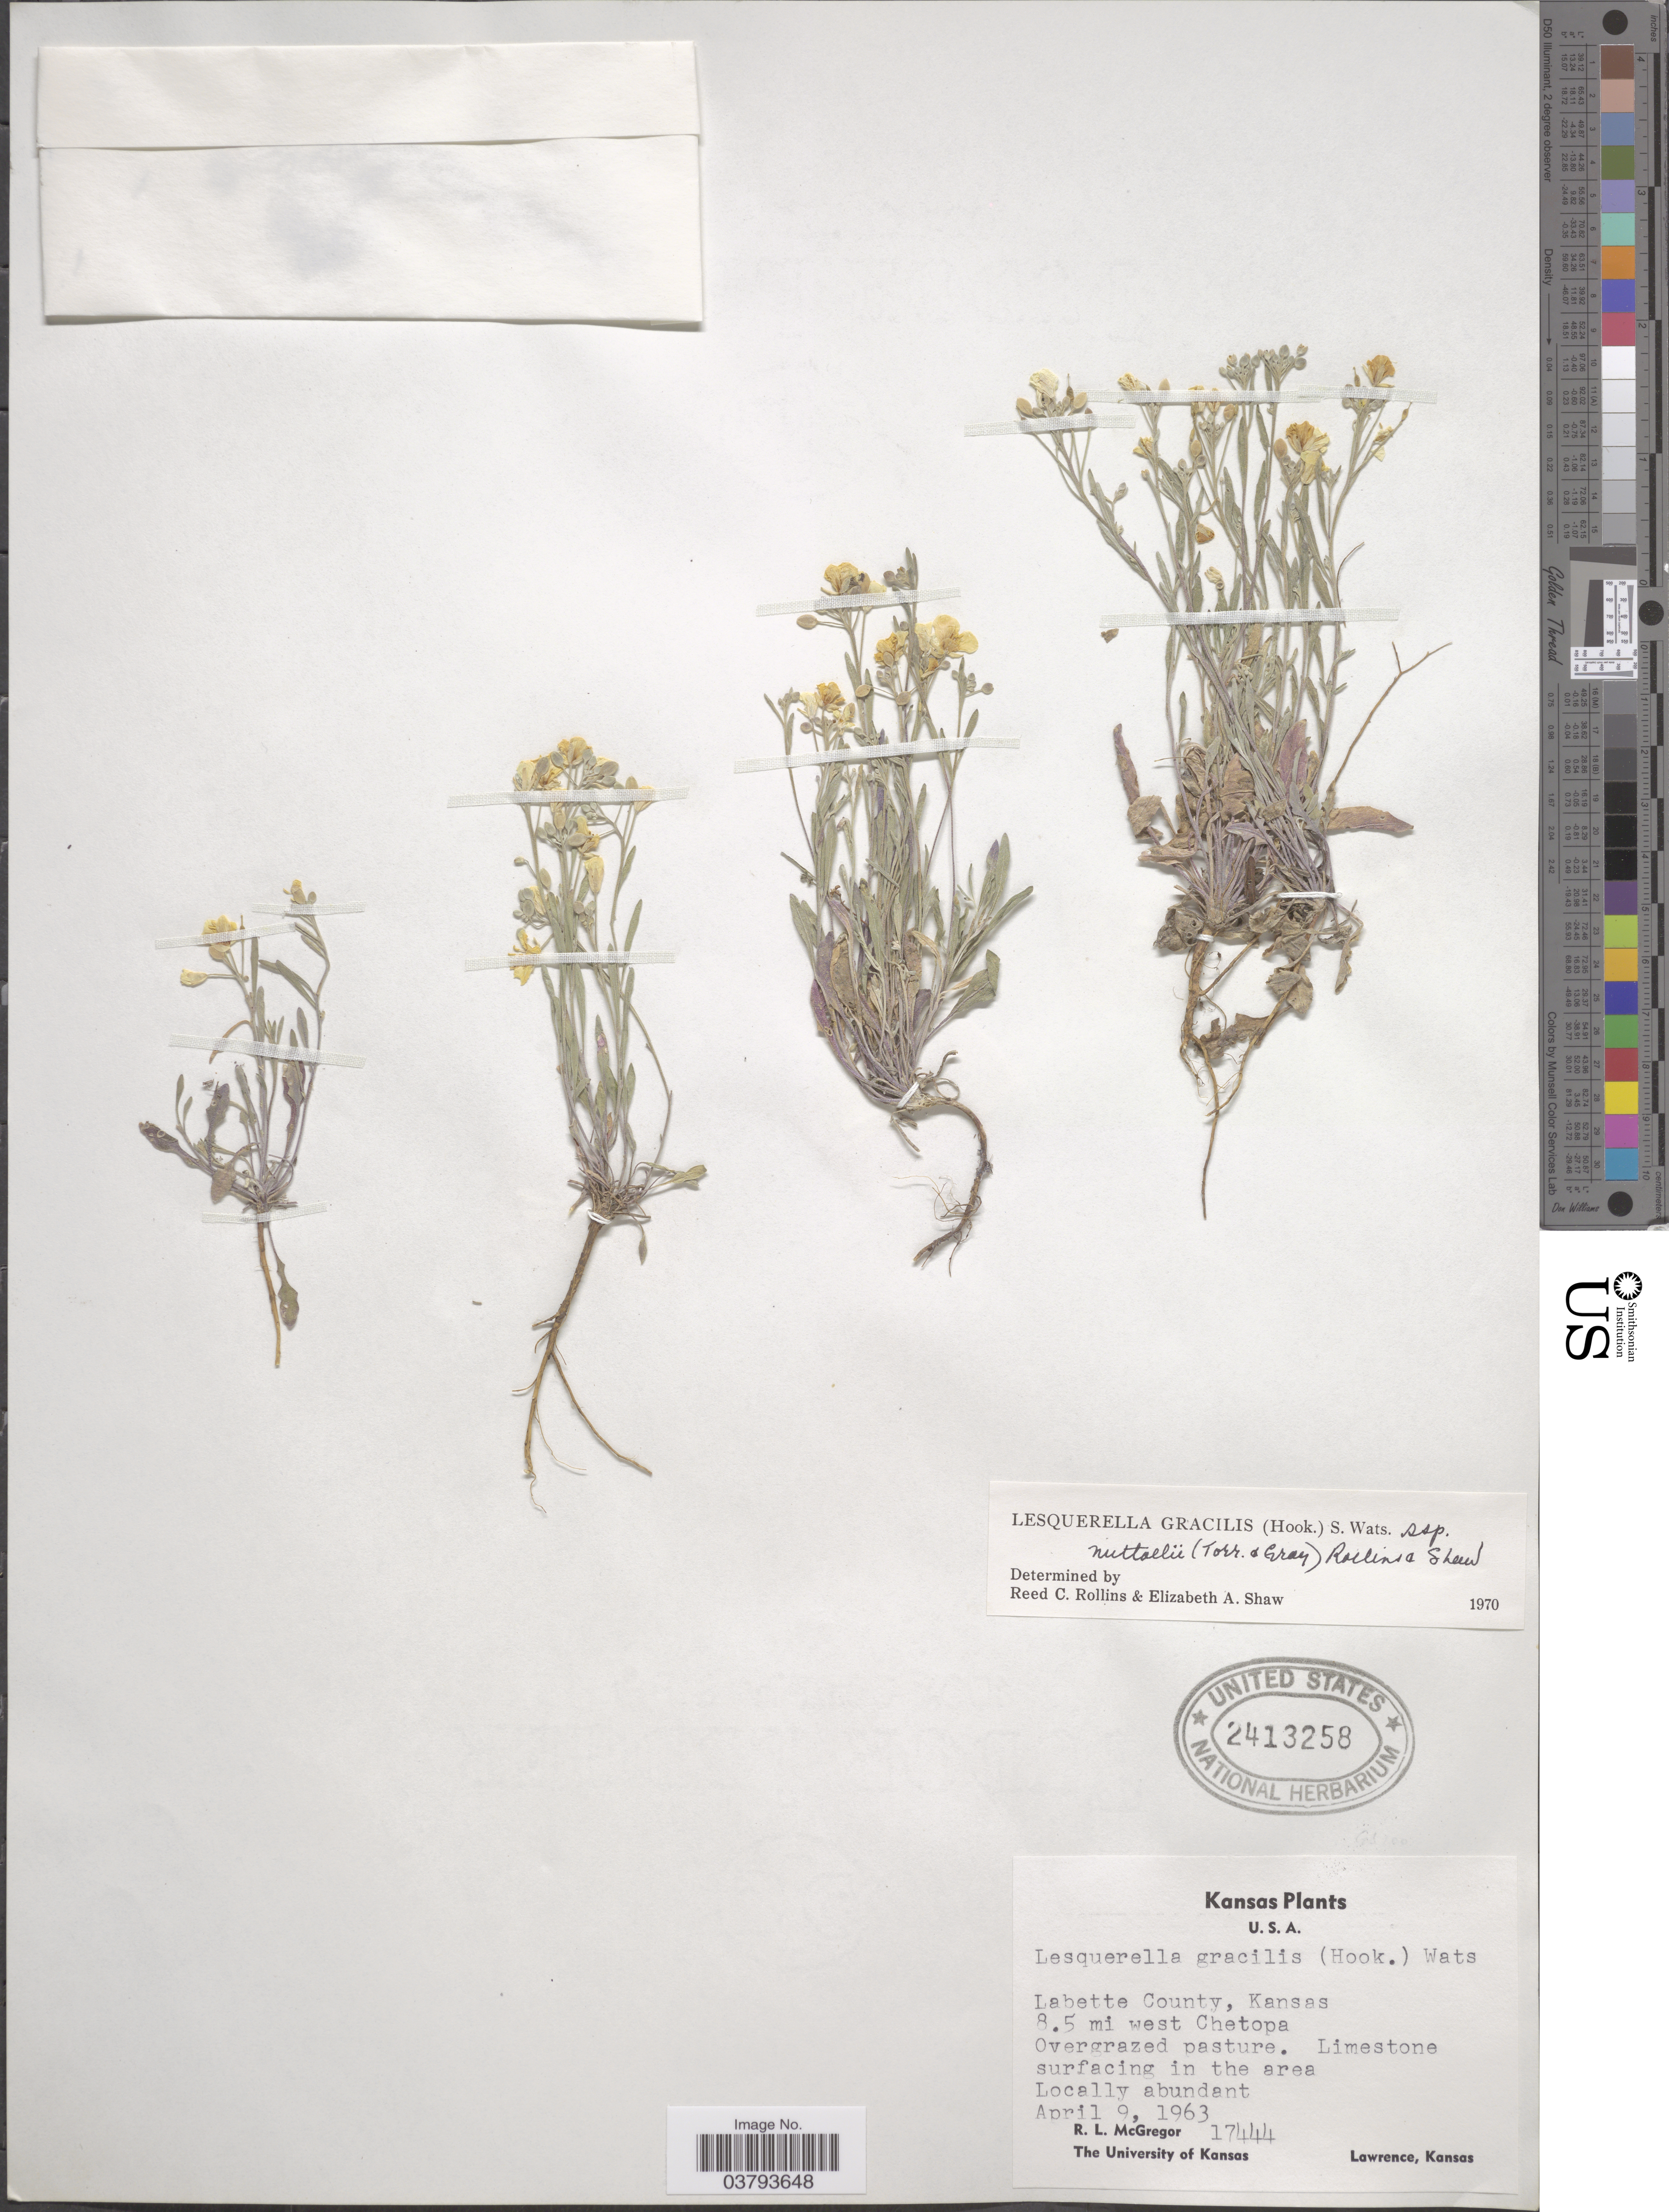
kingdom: Plantae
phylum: Tracheophyta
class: Magnoliopsida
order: Brassicales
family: Brassicaceae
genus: Lesquerella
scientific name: Lesquerella gracilis subsp. nuttallii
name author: (Torr. & A. Gray) Rollins & E.A. Shaw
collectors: R. McGregor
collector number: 17444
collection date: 1963-04-09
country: United States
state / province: Kansas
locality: U.S.A. Labette County, 8.5 mi. west Chetopa. Limestone surfacing in the area.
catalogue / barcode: US 2413258